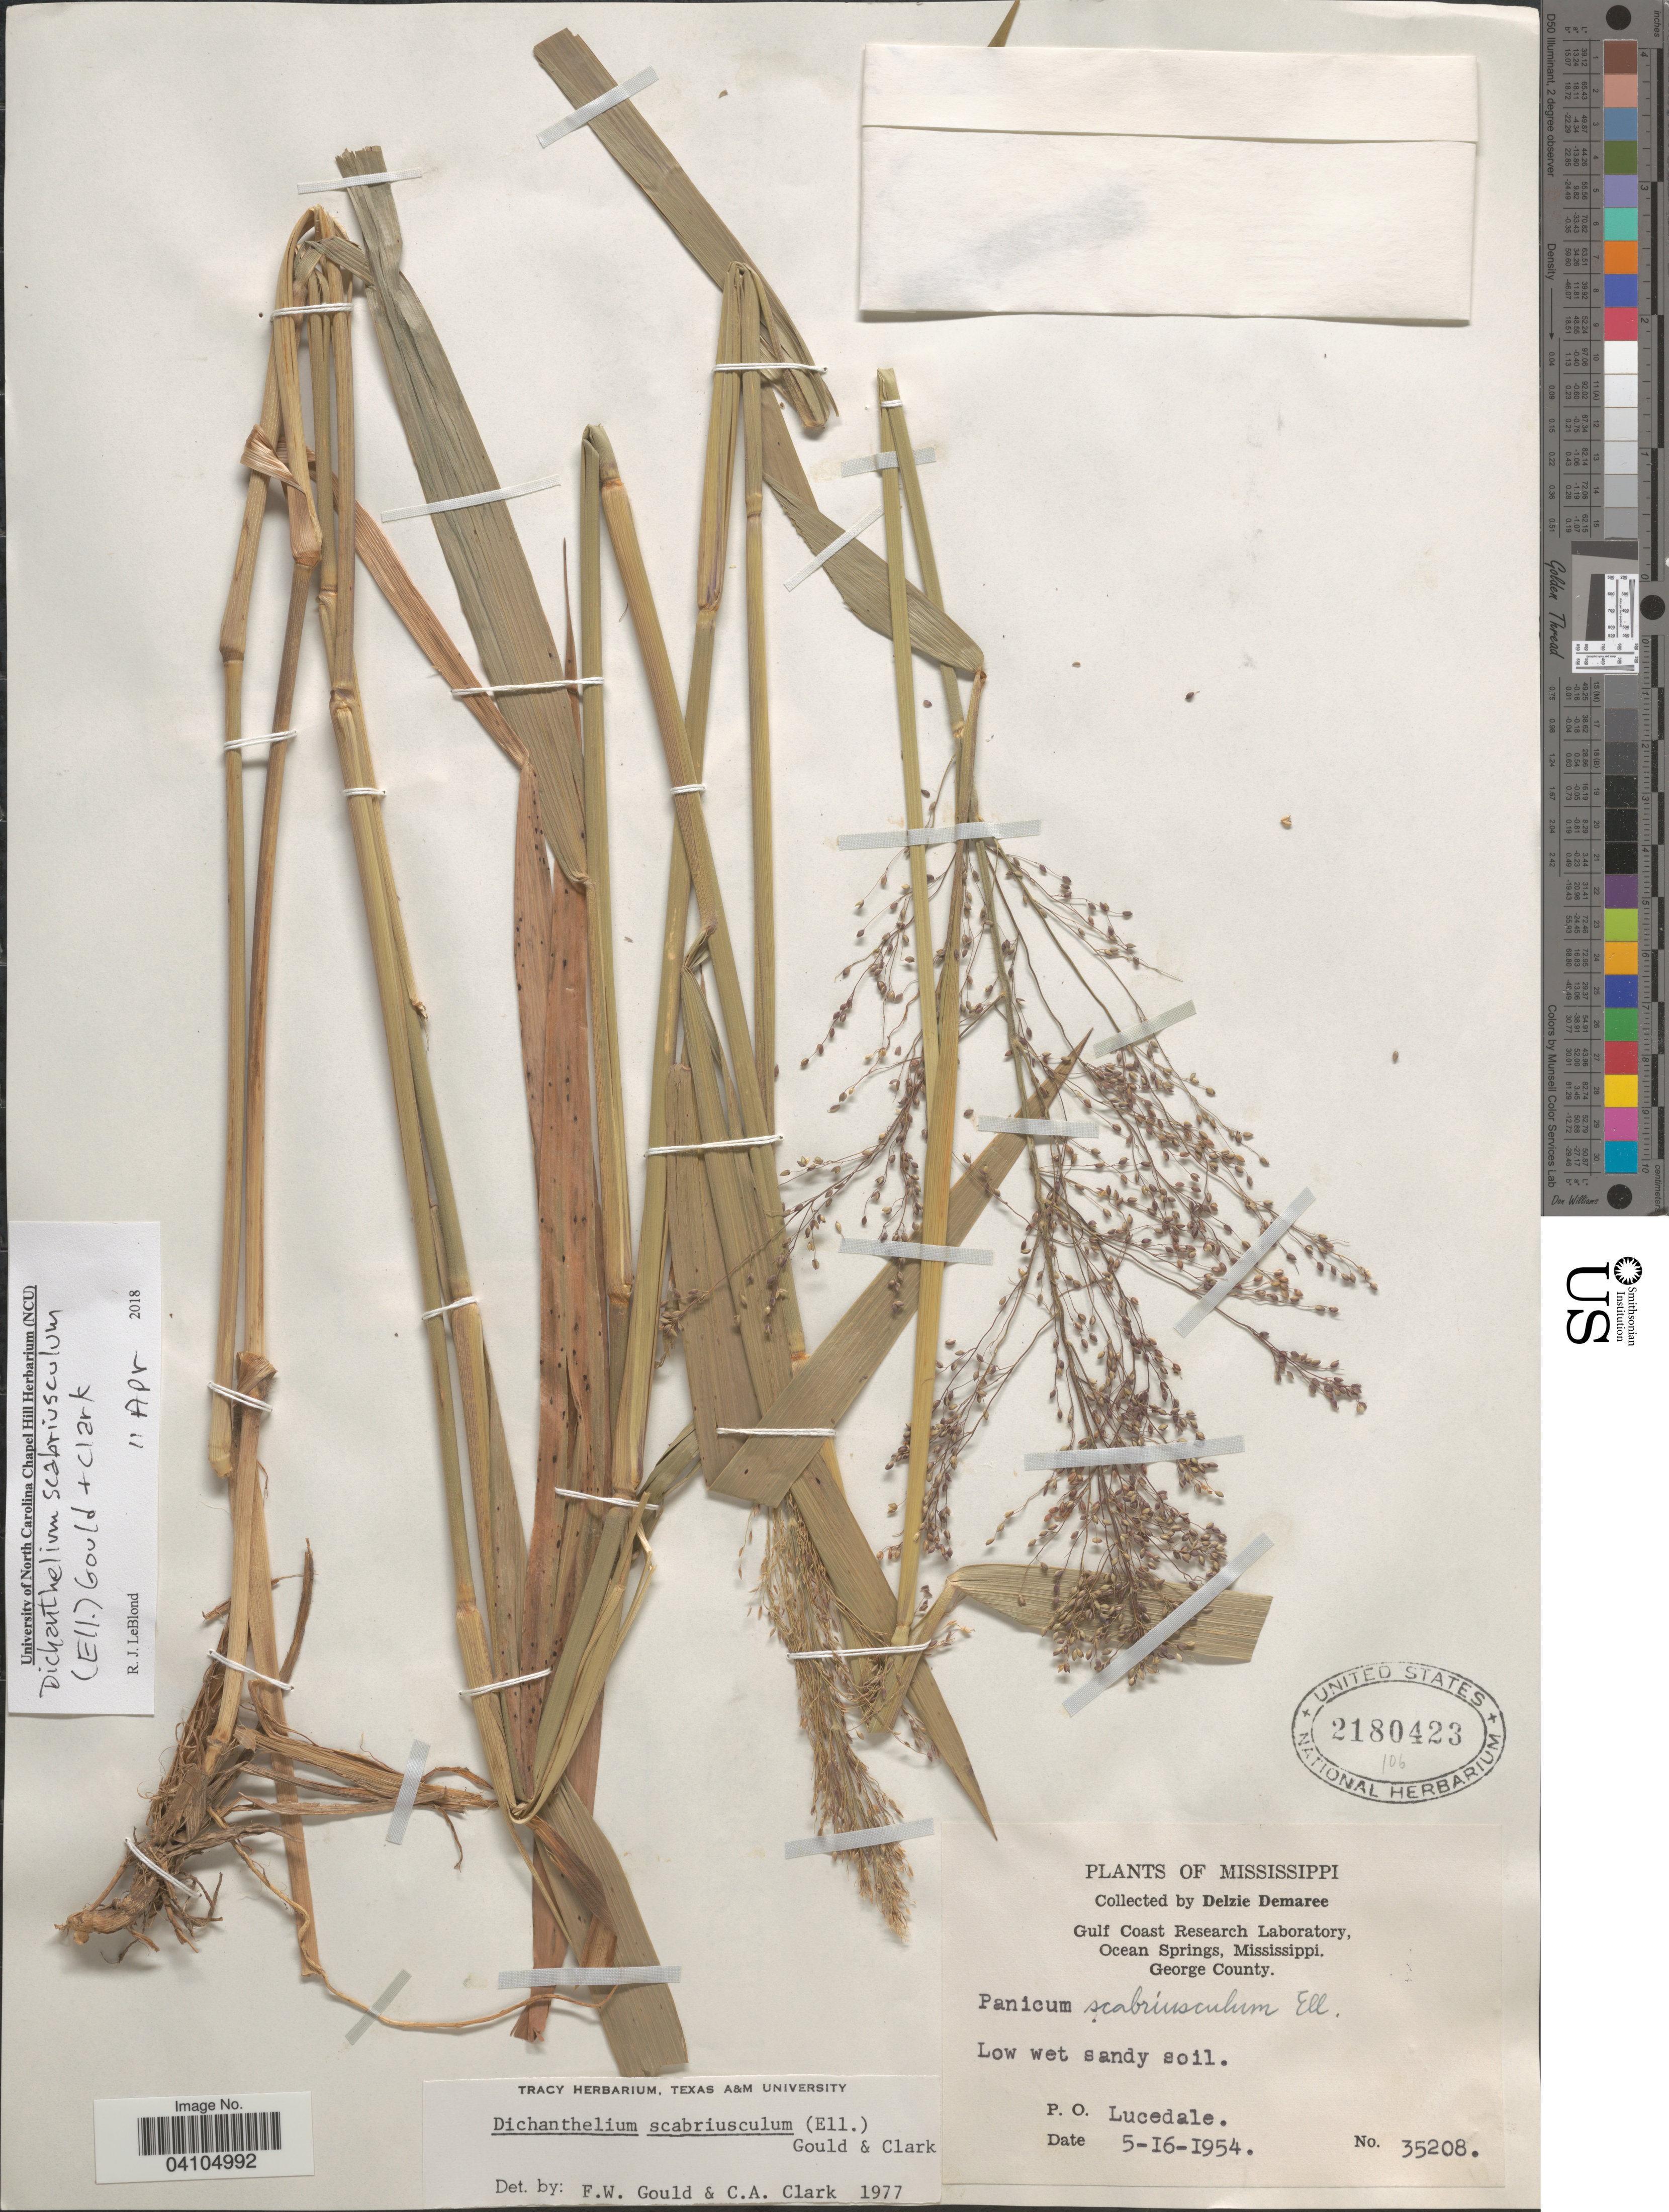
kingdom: Plantae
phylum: Tracheophyta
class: Liliopsida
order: Poales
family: Poaceae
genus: Dichanthelium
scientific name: Dichanthelium scabriusculum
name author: (Elliott) Gould & C.A. Clark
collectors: D. Demaree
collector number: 35208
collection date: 1954-05-16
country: United States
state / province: Mississippi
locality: George County. P. O. Lucedale.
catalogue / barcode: US 2180423